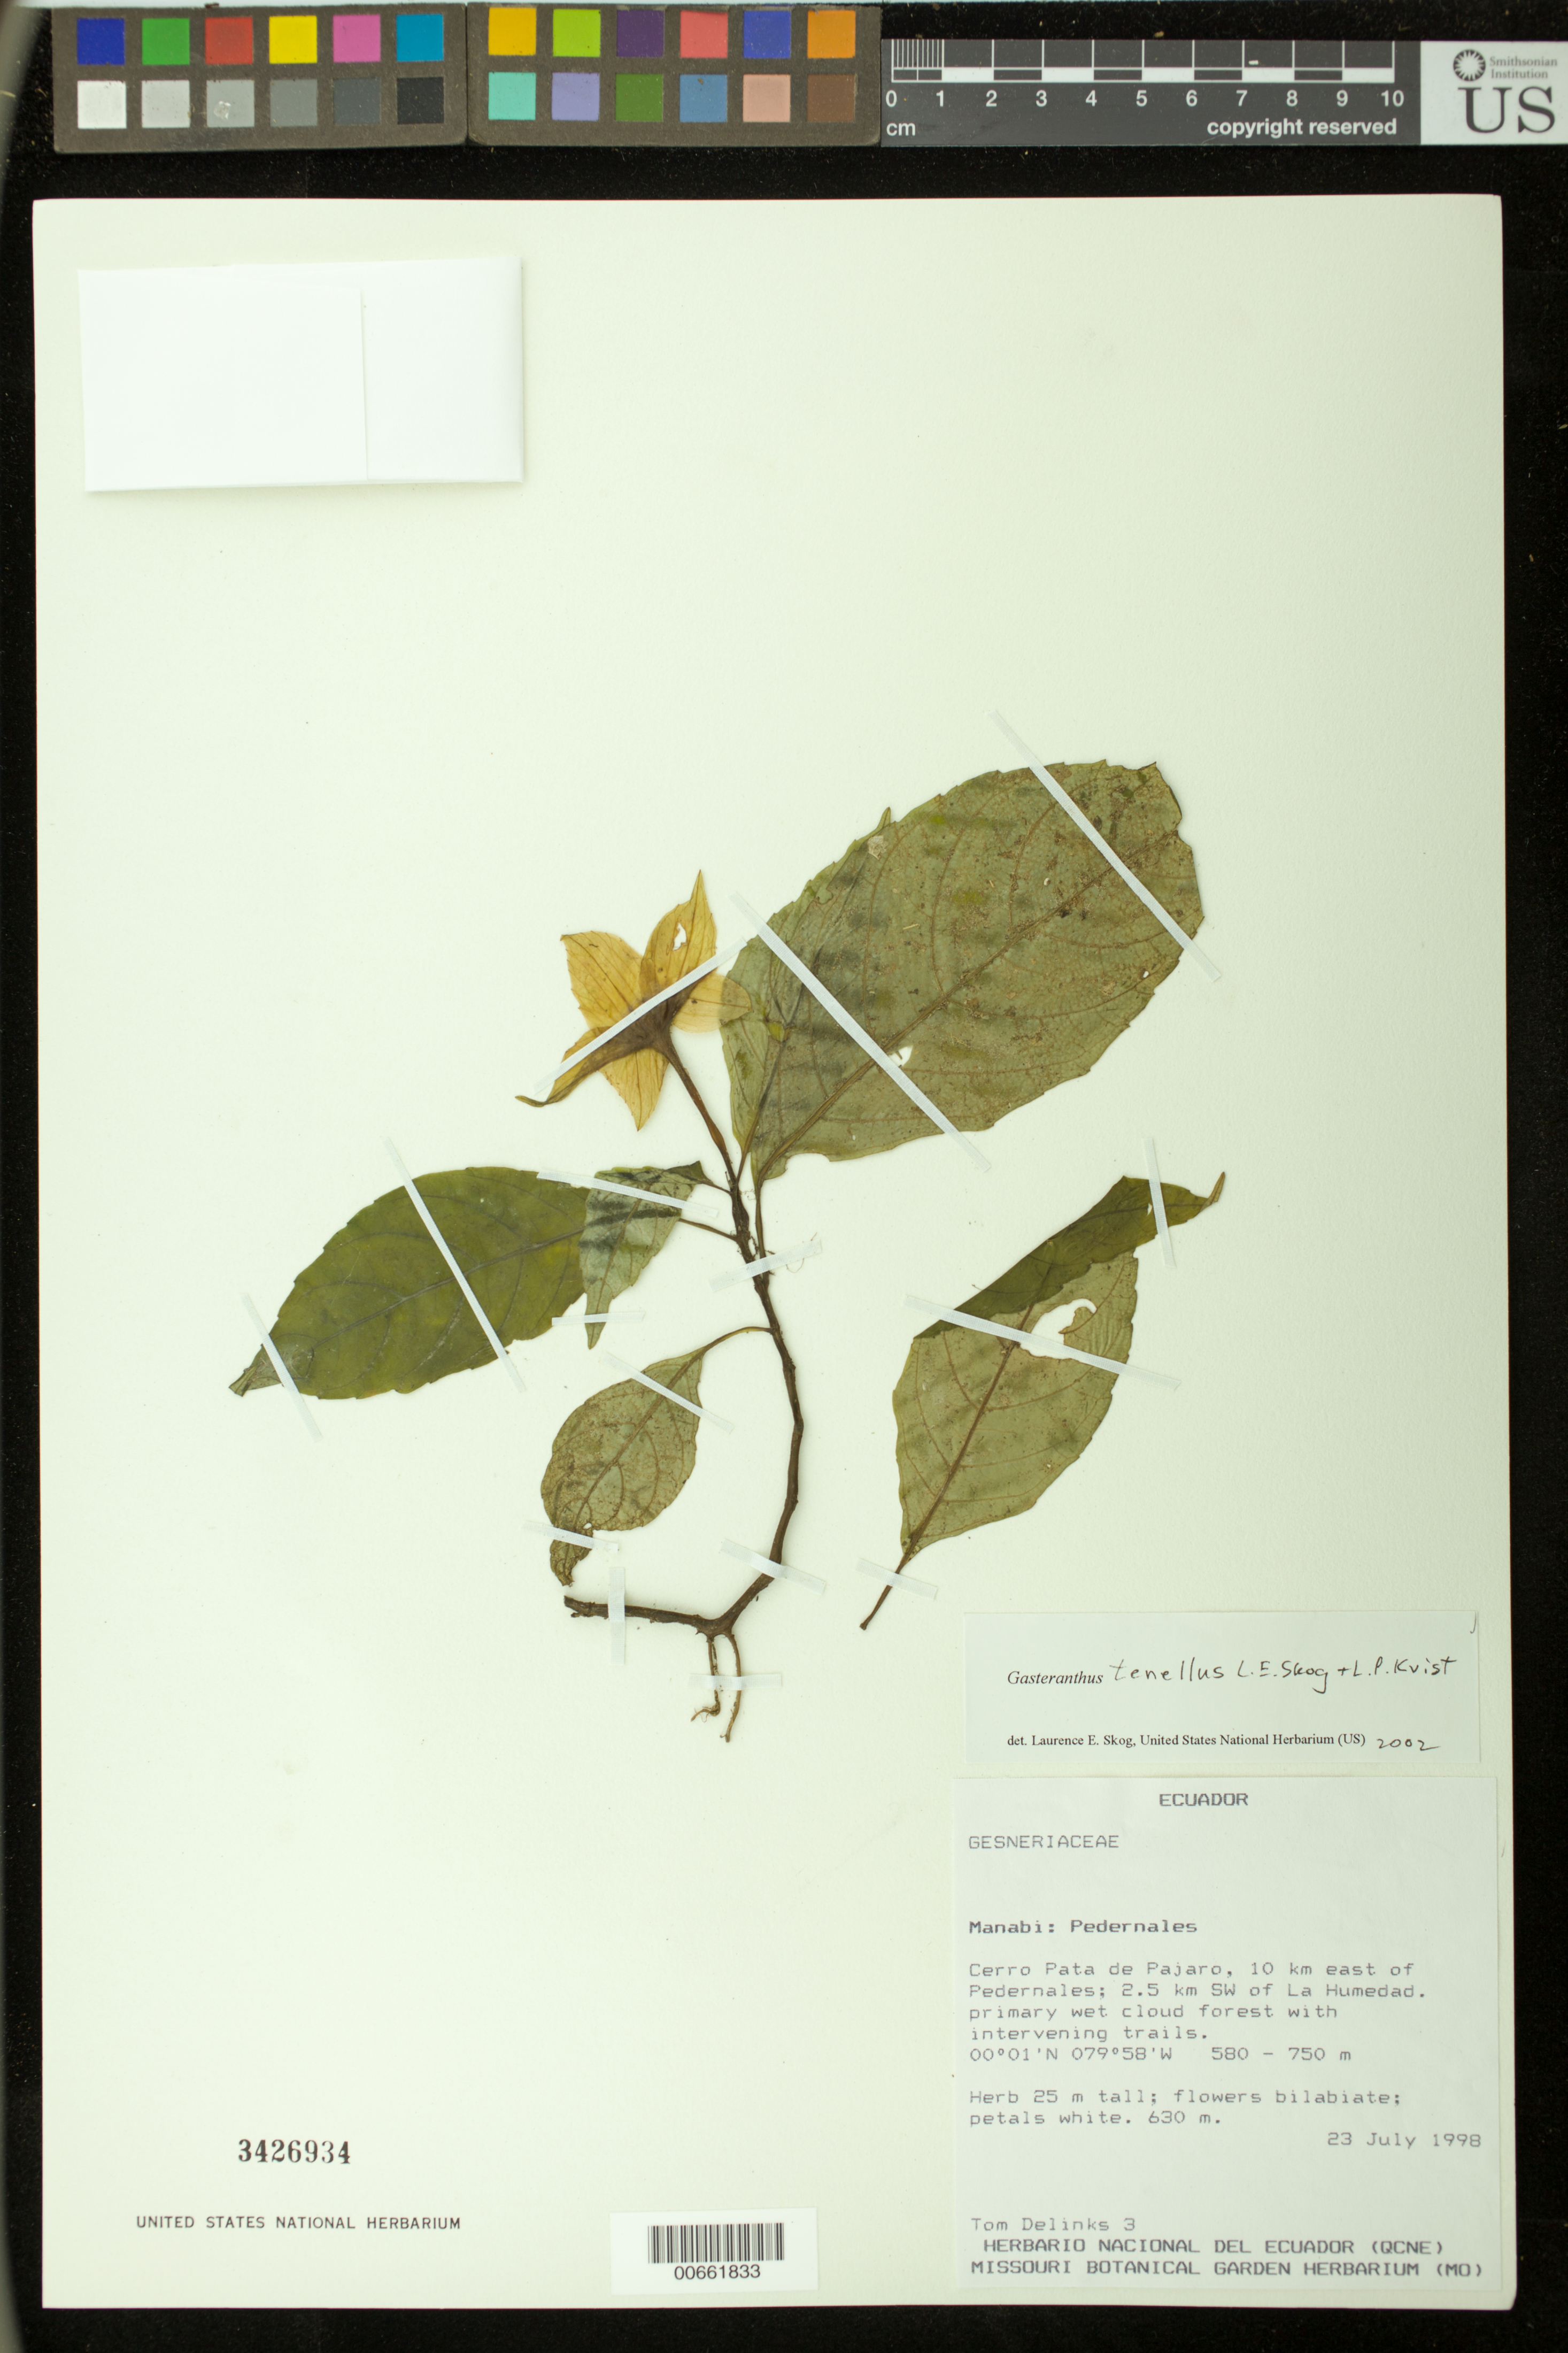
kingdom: Plantae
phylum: Tracheophyta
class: Magnoliopsida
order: Lamiales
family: Gesneriaceae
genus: Gasteranthus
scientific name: Gasteranthus tenellus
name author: L.E. Skog & L.P. Kvist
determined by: Clark, J. L., (SEL), The Marie Selby Botanical Garden (UNITED STATES)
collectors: T. Delinks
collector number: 3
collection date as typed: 23 Jul 1998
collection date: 1998-07-23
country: Ecuador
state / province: Manabí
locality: Pedernales, Cerro Pata de Pajaro, 10 km east of Pedernales; 2.5 km SW of La Humedad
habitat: Primary wet cloud forest with intervening trails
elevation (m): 580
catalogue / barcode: US 3426934